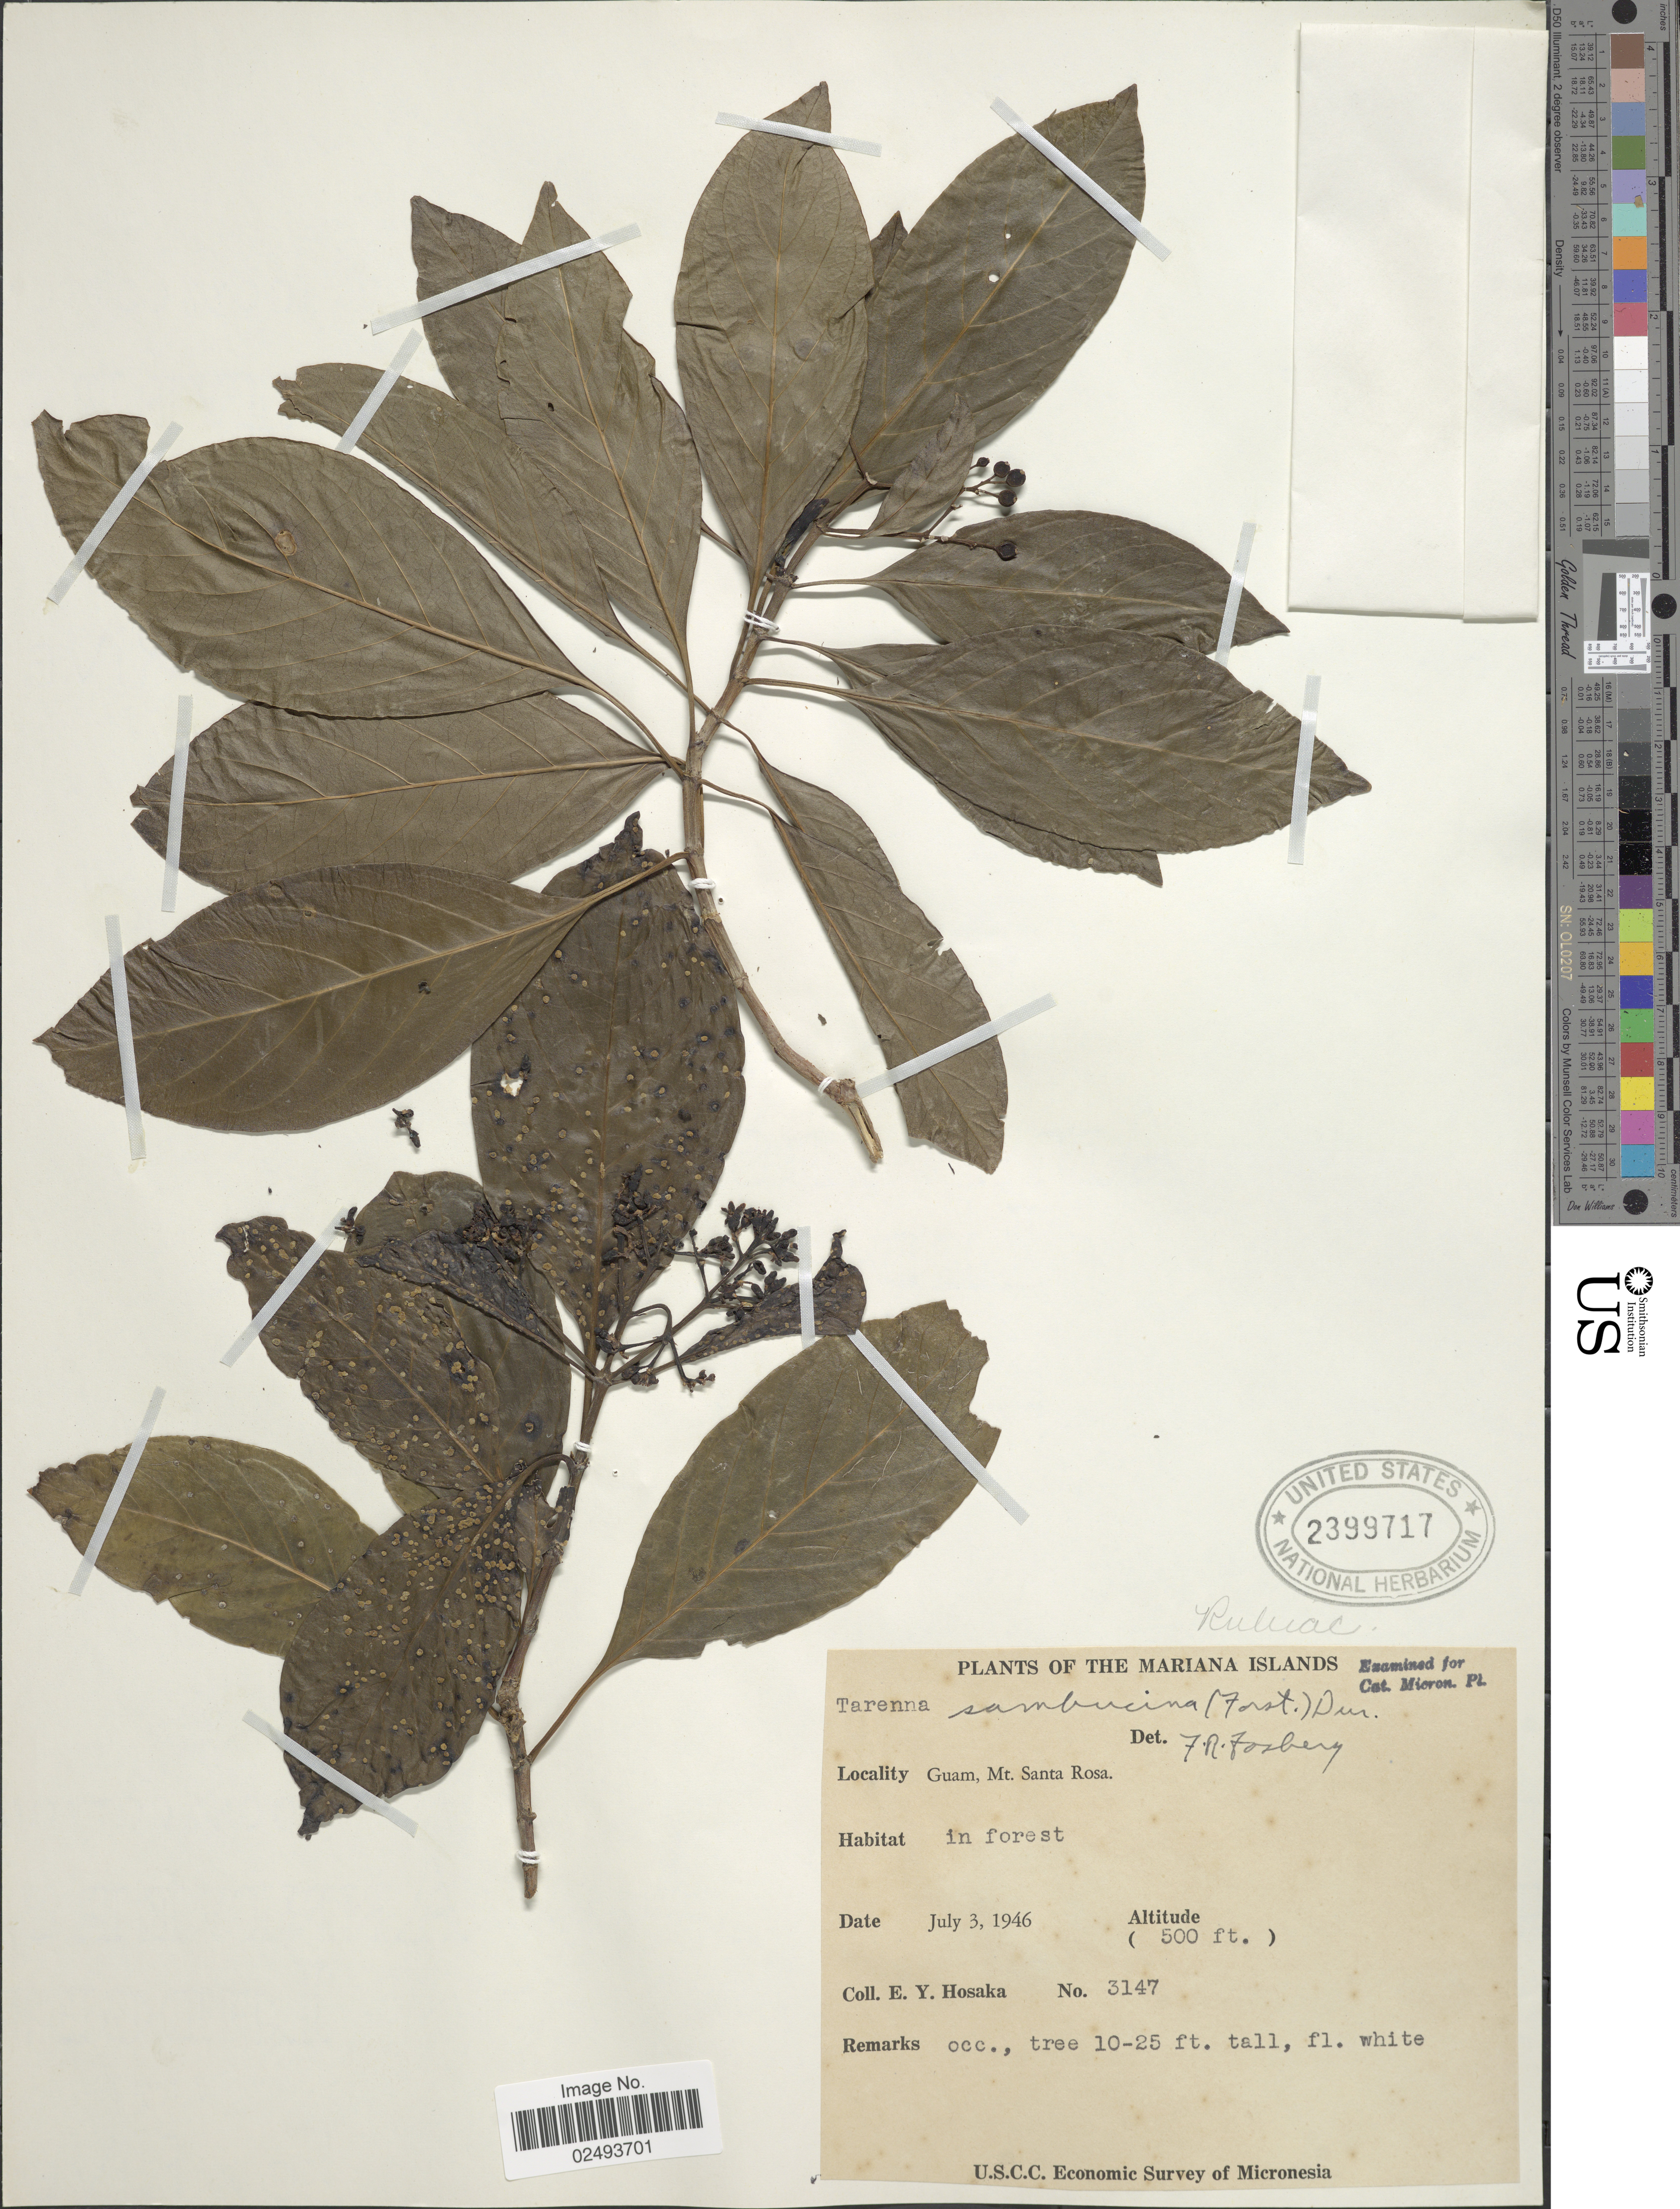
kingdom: Plantae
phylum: Tracheophyta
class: Magnoliopsida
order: Gentianales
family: Rubiaceae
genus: Tarenna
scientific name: Tarenna sambucina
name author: (G. Forst.) Drake ex Durand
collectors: E. Y. Hosaka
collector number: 3147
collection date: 1946-07-03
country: Guam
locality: The Mariana Islands, Guam, Mt. Santa Rosa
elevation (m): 152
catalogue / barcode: US 2399717